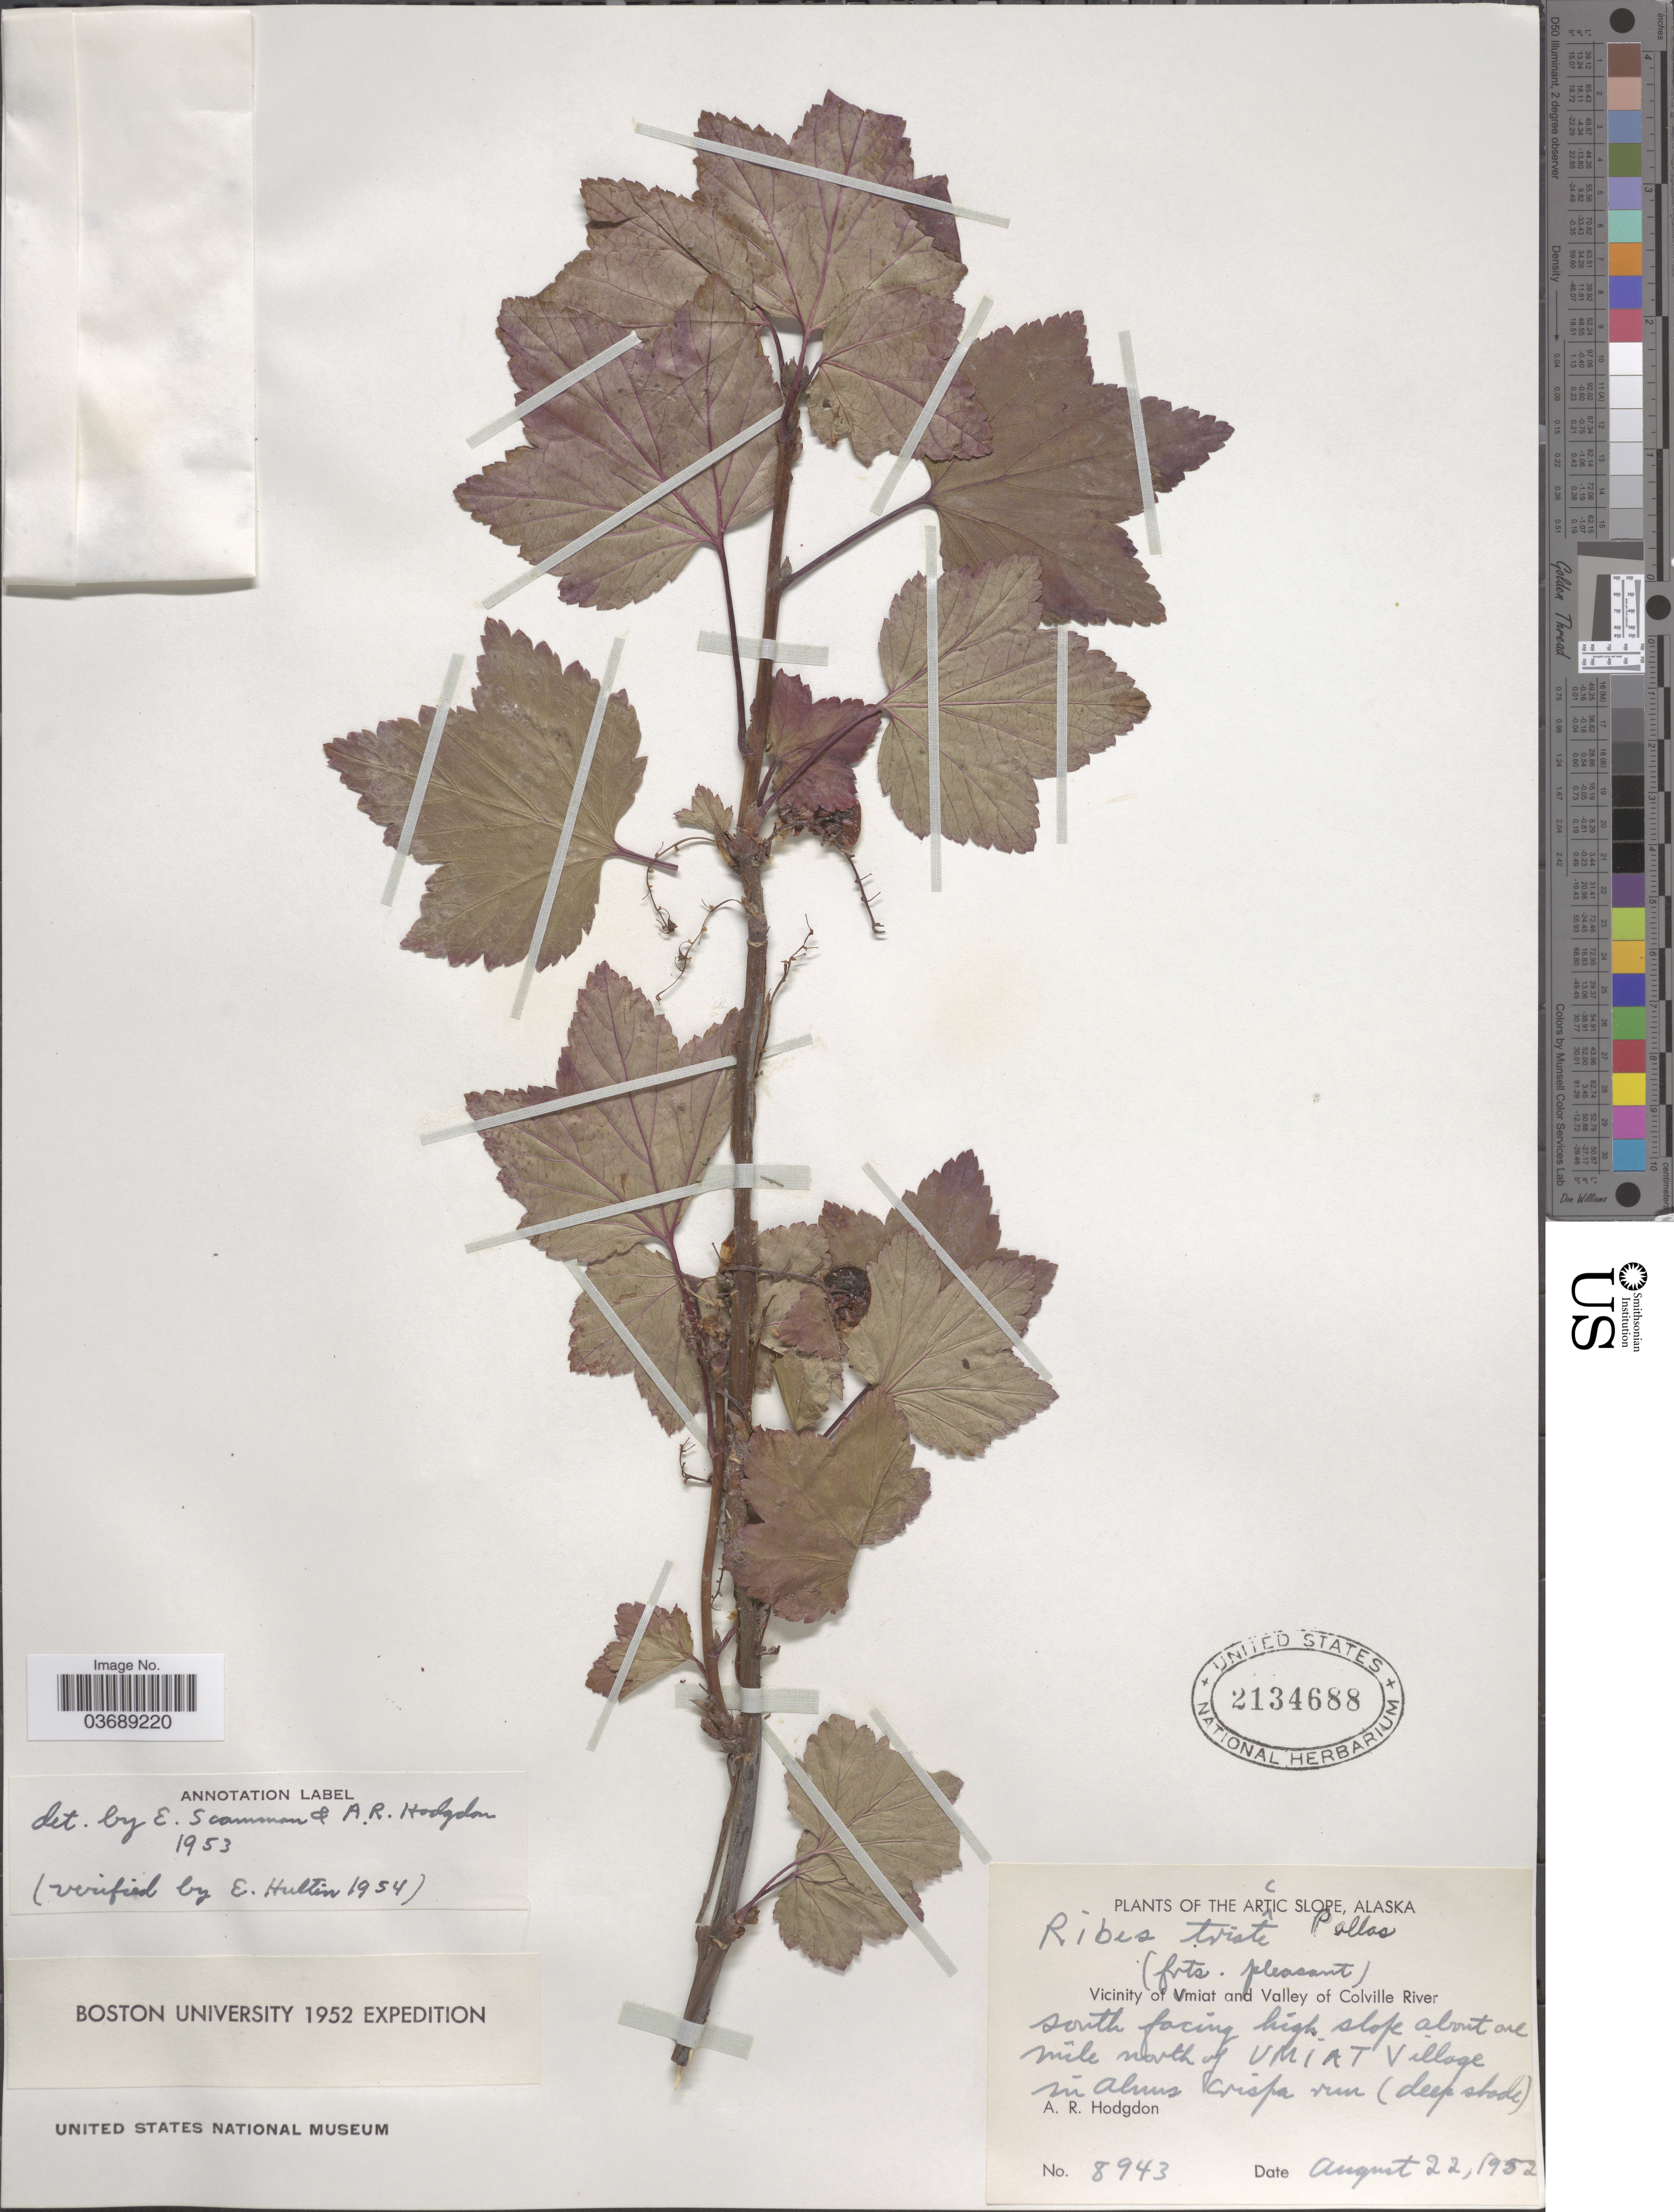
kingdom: Plantae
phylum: Tracheophyta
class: Magnoliopsida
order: Saxifragales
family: Grossulariaceae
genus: Ribes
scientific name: Ribes triste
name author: Pall.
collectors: A. R. Hodgdon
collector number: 8943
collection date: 1952-08-22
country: United States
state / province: Alaska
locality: The Arctic Slope. Vicinity of Umiat and Valley of Colville River. South facing high slope about one mile north of Umiat Village in Alnus Crispa run* (deep stode*).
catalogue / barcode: US 2134688